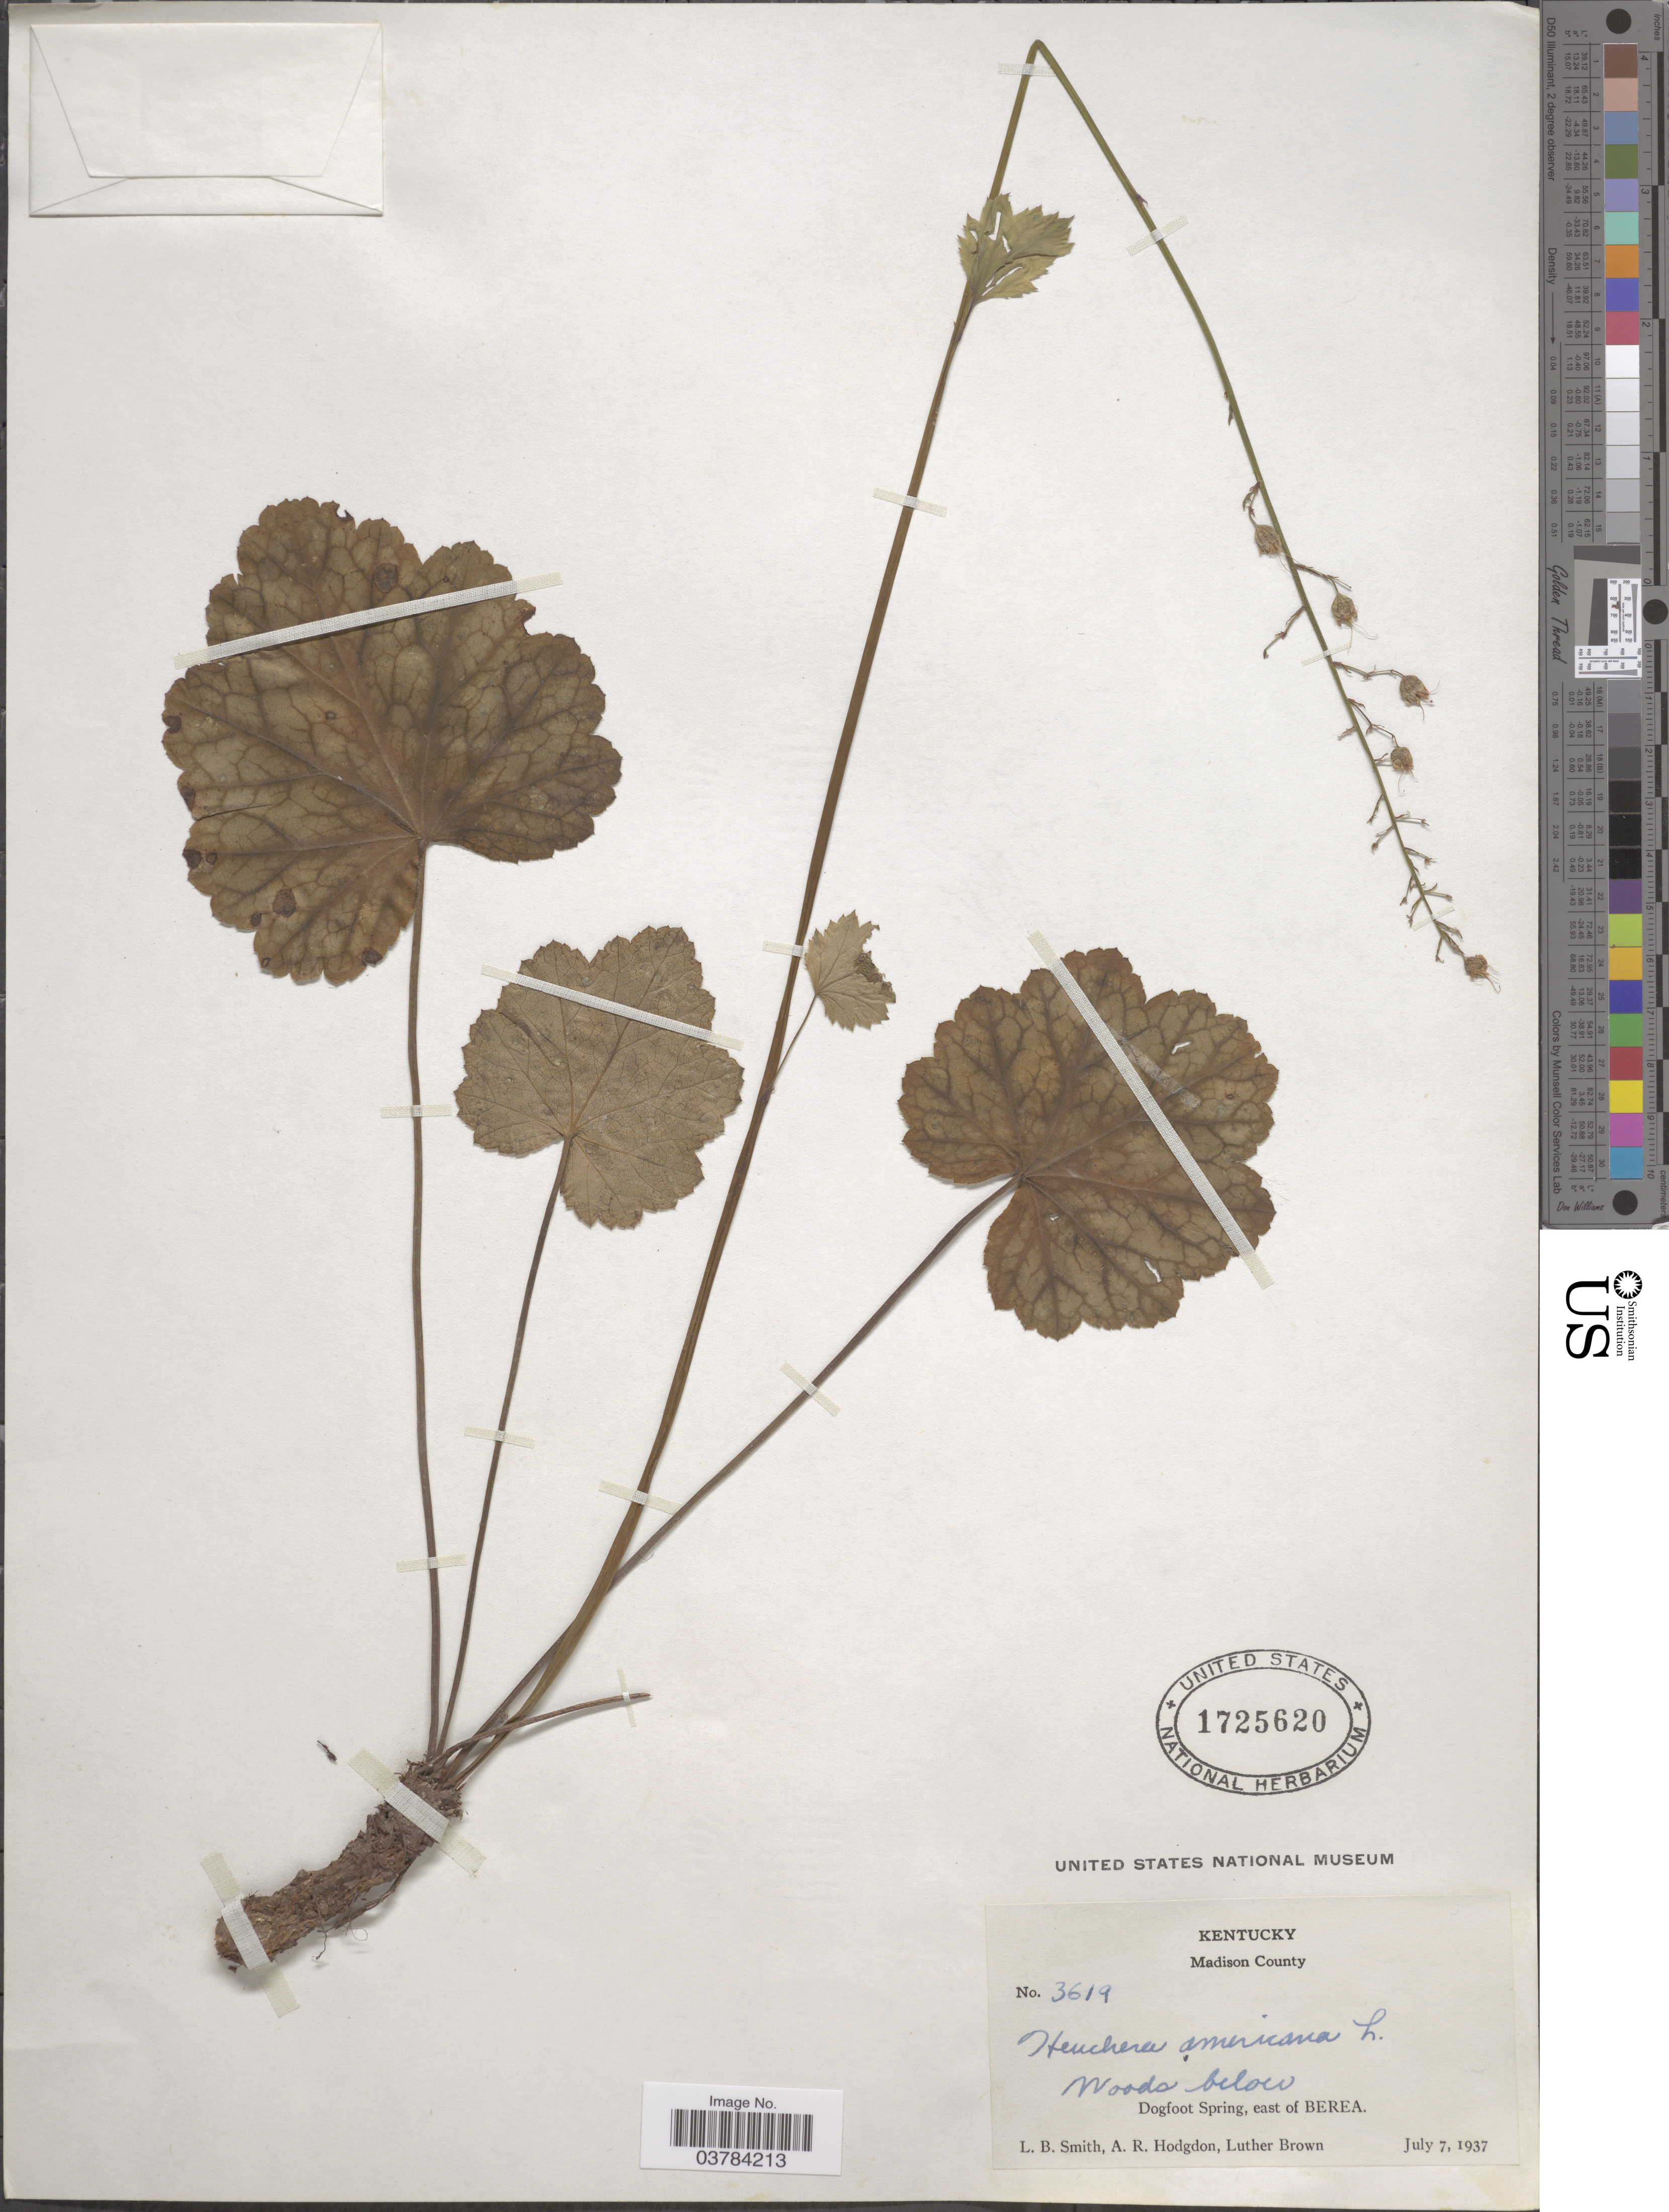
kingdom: Plantae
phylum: Tracheophyta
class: Magnoliopsida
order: Saxifragales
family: Saxifragaceae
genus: Heuchera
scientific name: Heuchera americana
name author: L.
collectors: L. Smith, A. R. Hodgdon & L. Brown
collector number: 3619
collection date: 1937-07-07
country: United States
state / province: Kentucky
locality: Madison County. Woods below Dogfoot Spring, east of Berea.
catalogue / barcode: US 1725620